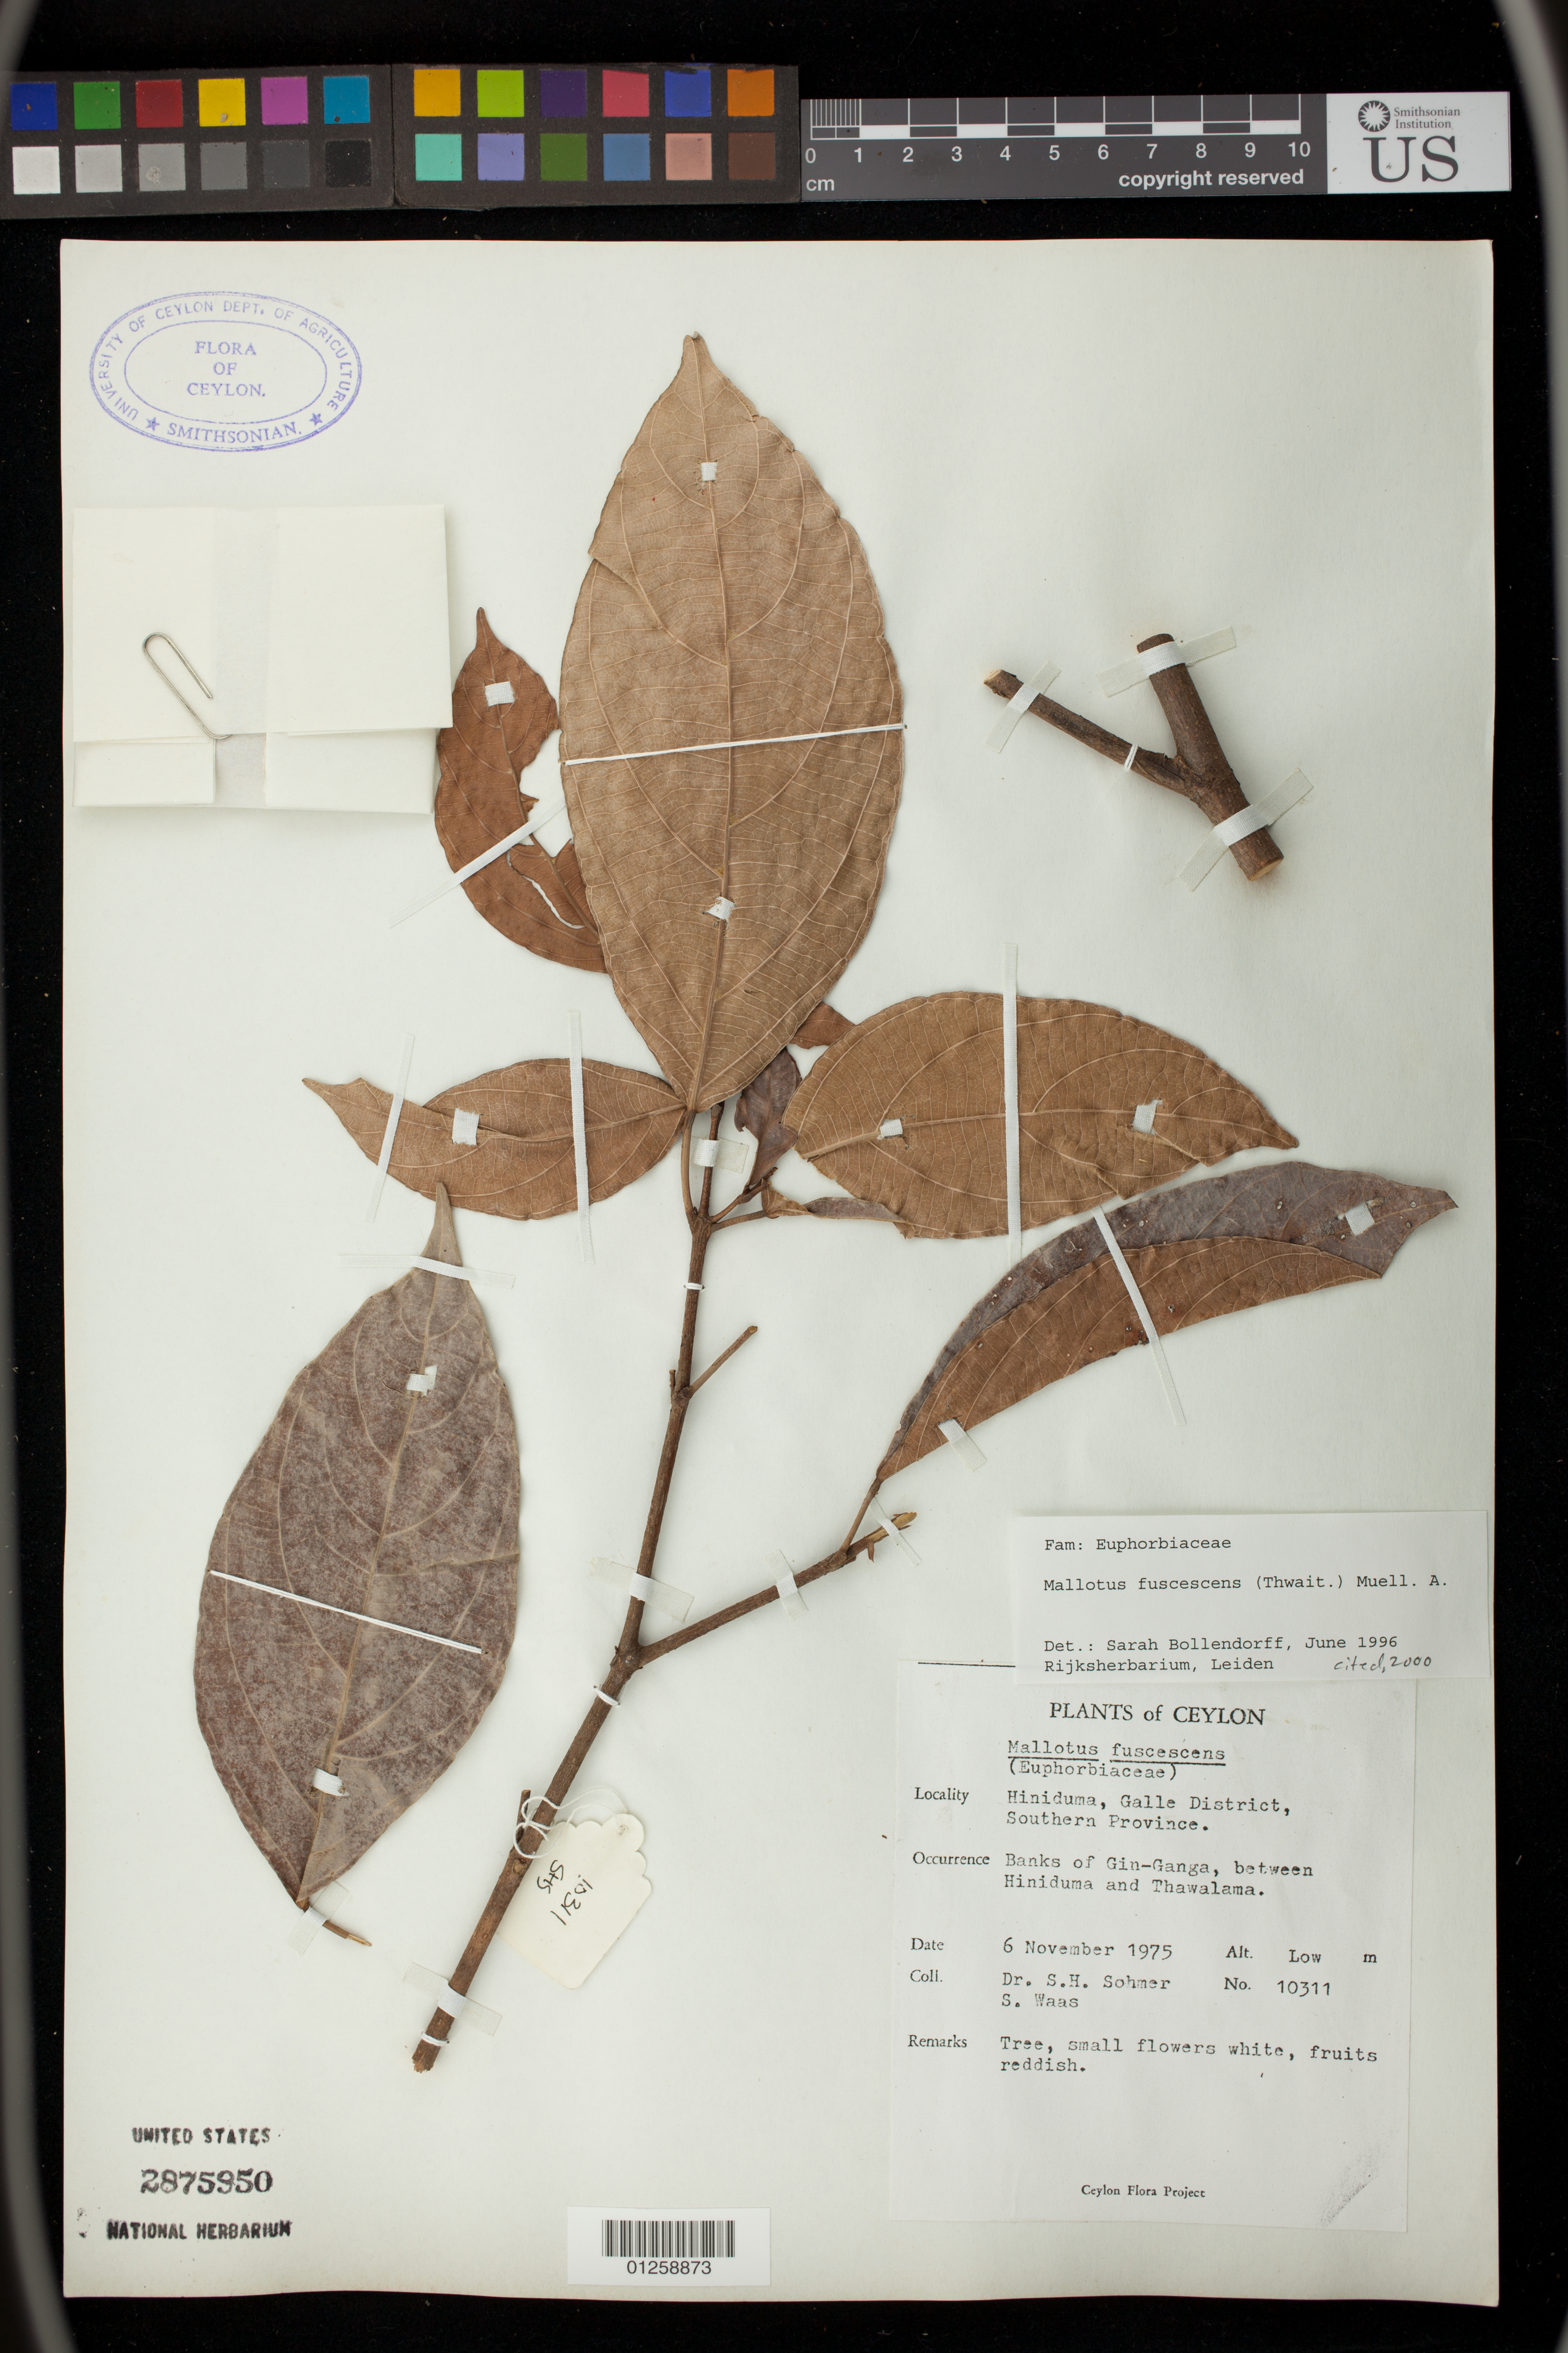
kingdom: Plantae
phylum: Tracheophyta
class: Magnoliopsida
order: Malpighiales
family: Euphorbiaceae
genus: Mallotus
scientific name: Mallotus fuscescens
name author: (Thwaites) Müll. Arg.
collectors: S. Waas & S. H. Sohmer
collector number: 10311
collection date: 1975-11-06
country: Sri Lanka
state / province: Southern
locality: Hiniduma, Galle District, Banks of Gin-Ganga, between Hiniduma and Thawalama.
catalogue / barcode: US 2875950